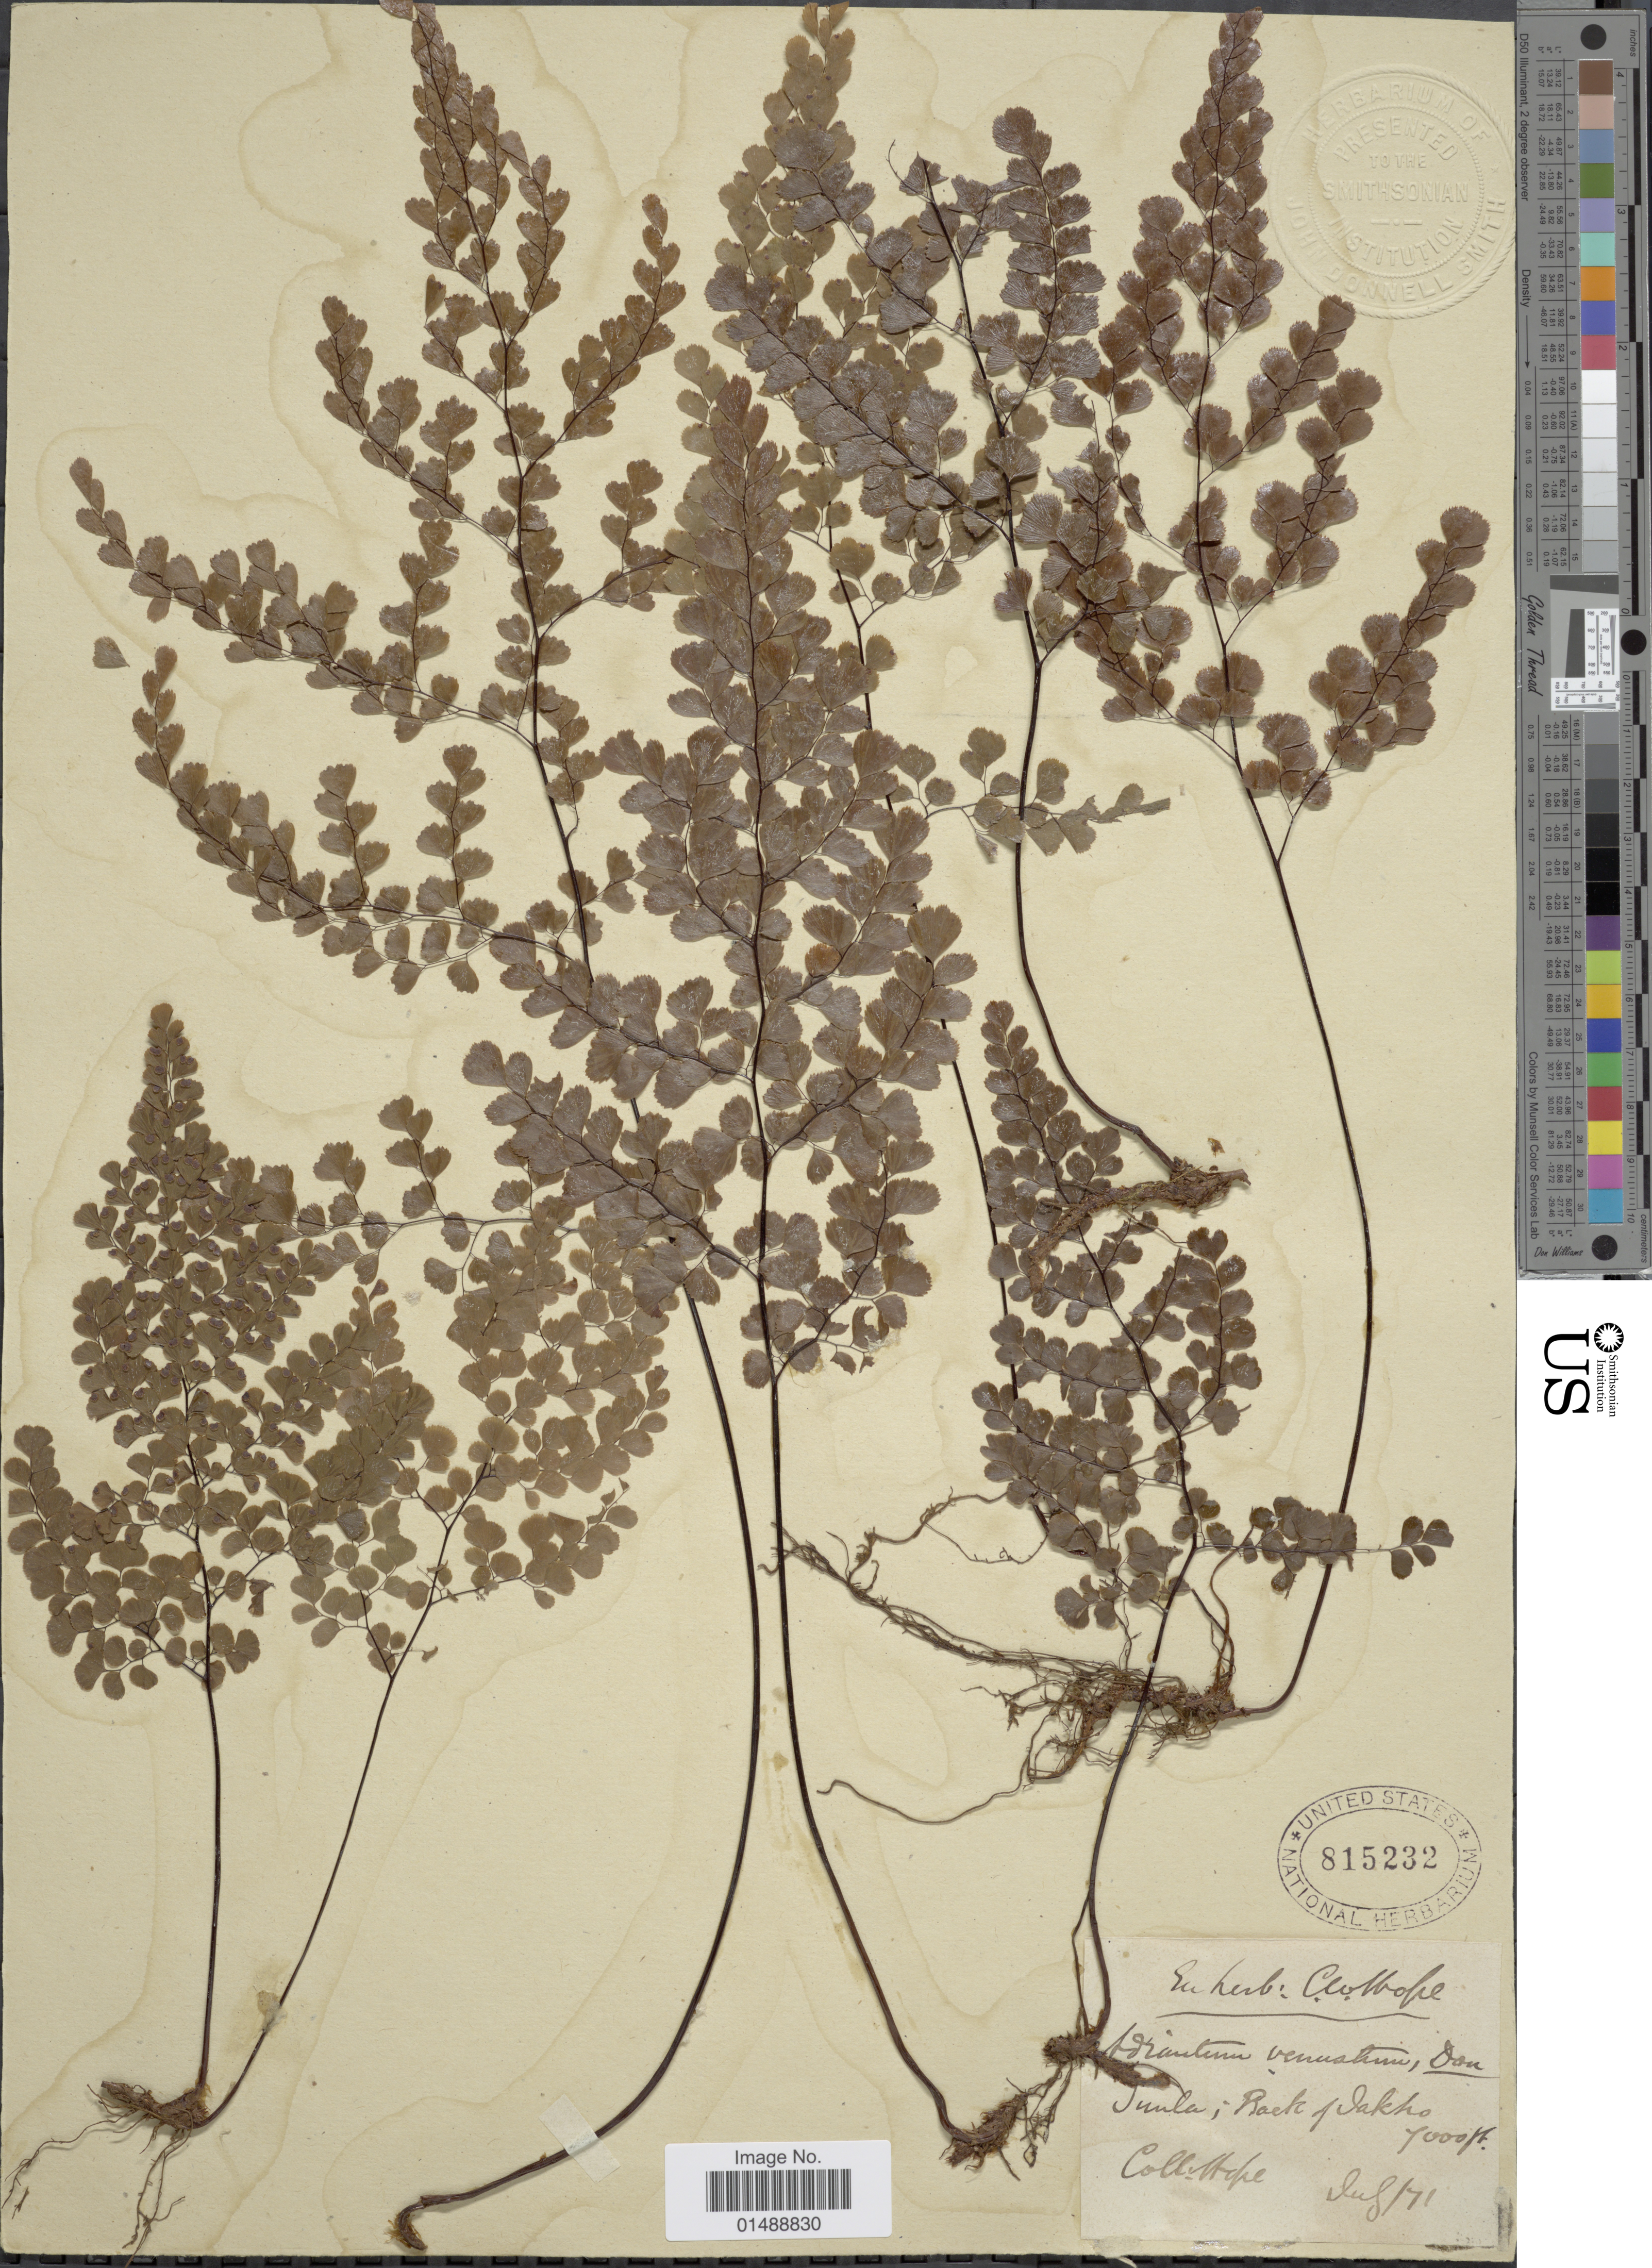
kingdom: Plantae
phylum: Tracheophyta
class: Polypodiopsida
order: Polypodiales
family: Pteridaceae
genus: Adiantum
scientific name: Adiantum venustum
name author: D. Don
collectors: C. W. Hope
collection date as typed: Transcribed d/m/y: /7/71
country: India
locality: Simla, Back of Vakho [interpreted]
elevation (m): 2134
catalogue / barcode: US 815232